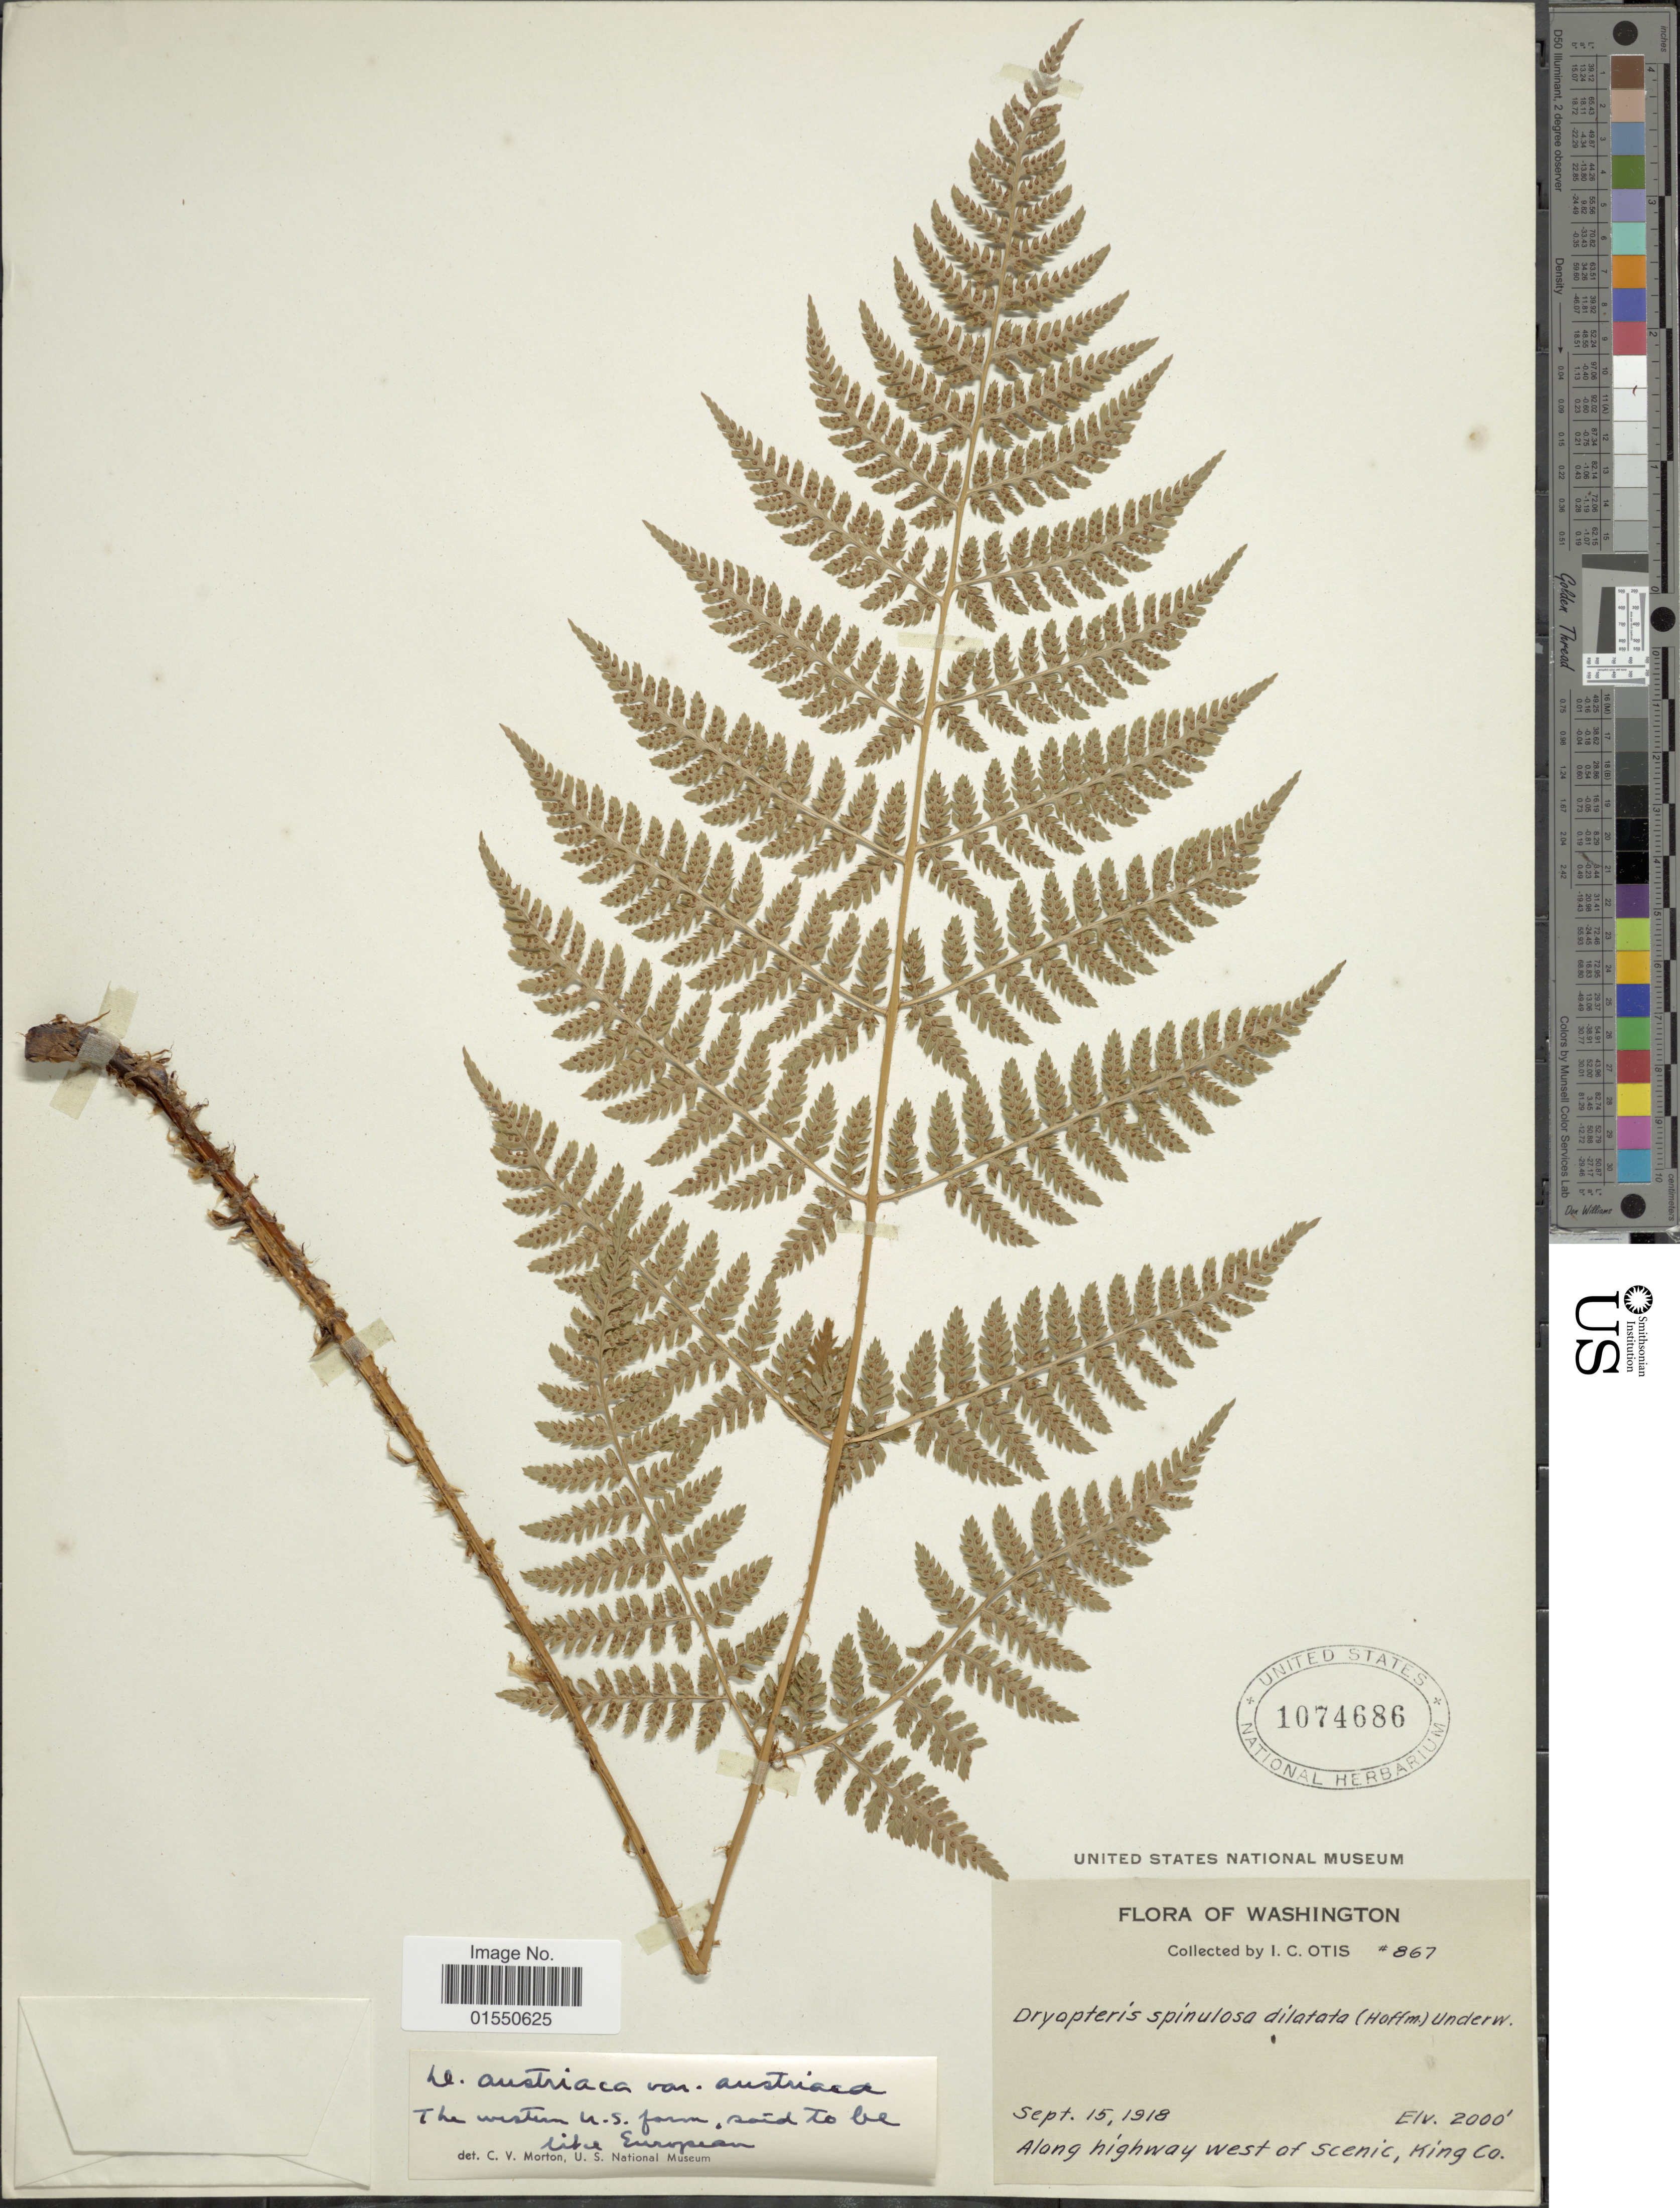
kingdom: Plantae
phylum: Tracheophyta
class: Polypodiopsida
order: Polypodiales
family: Dryopteridaceae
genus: Dryopteris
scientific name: Dryopteris expansa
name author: (C. Presl) Fraser-Jenk. & Jermy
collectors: I. C. Otis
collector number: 867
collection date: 1918-09-15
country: United States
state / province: Washington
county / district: King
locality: Along Highway west of Scenic, King Co.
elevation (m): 610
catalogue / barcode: US 1074686